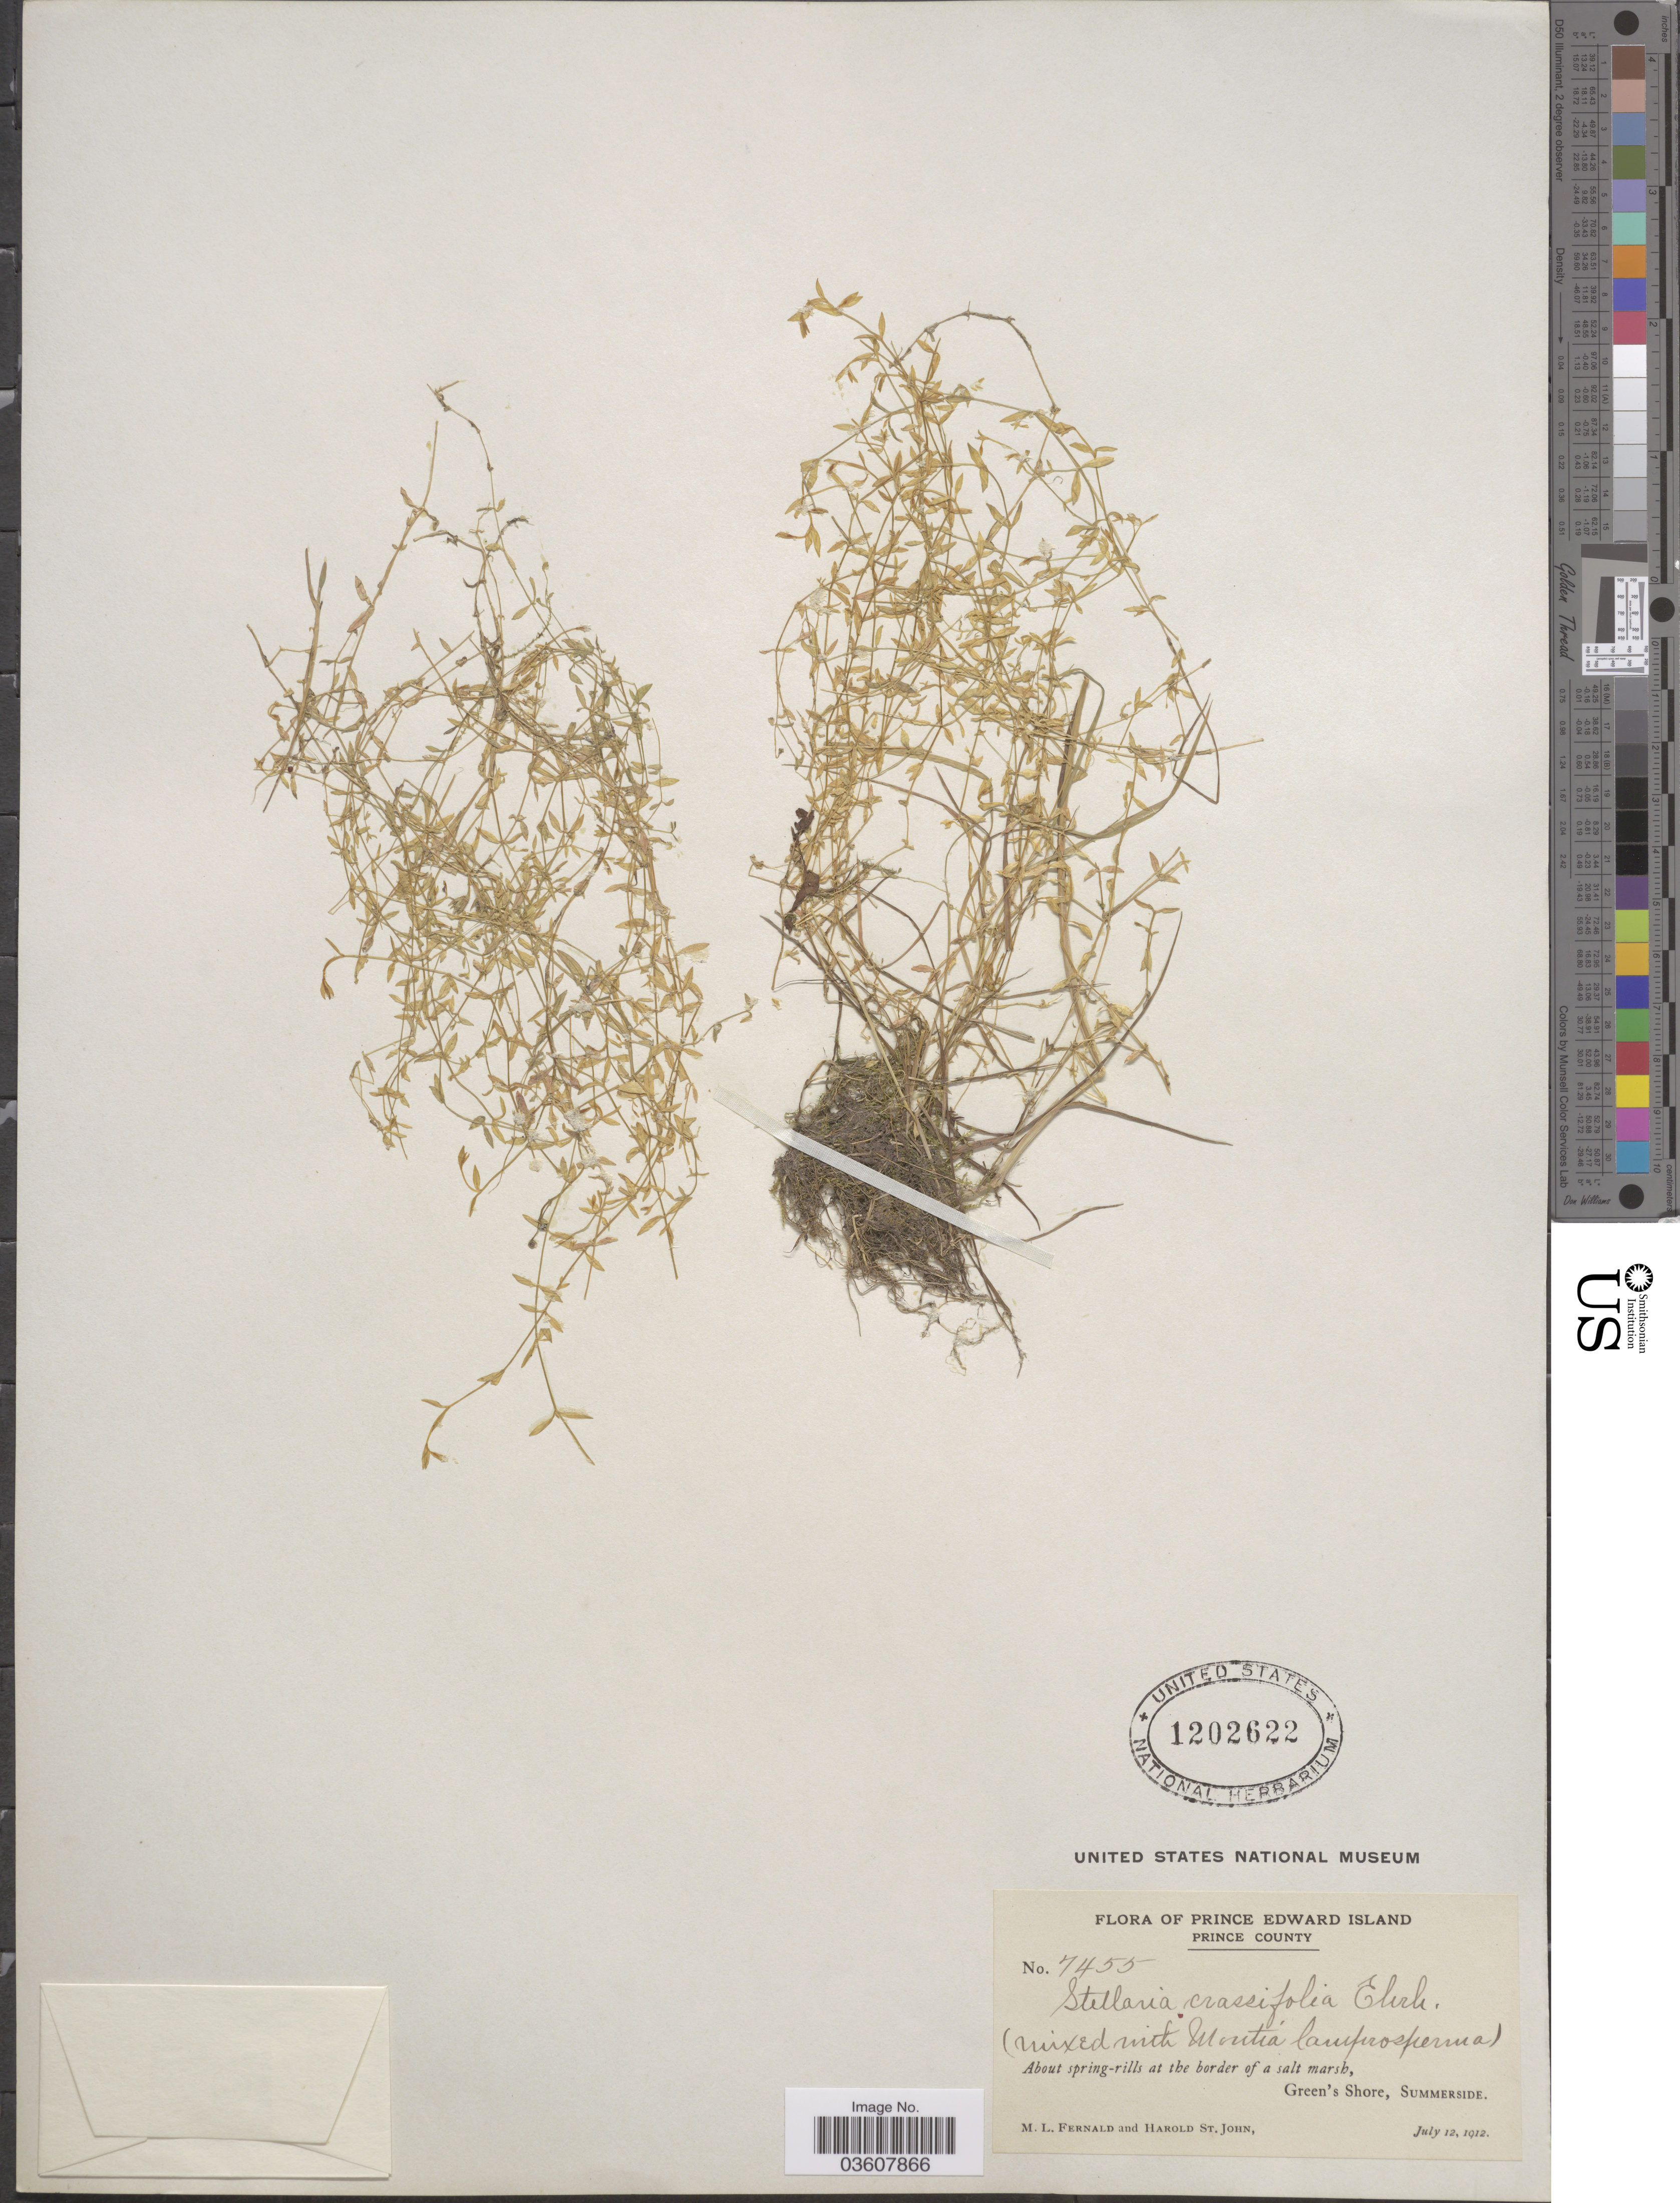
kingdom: Plantae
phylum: Tracheophyta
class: Magnoliopsida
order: Caryophyllales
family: Caryophyllaceae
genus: Stellaria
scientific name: Stellaria crassifolia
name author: Ehrh.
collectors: M. L. Fernald & H. St. John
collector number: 7455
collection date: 1912-07-12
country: Canada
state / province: Prince Edward Island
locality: Prince County. Green's Shore, Summerside.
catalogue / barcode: US 1202622